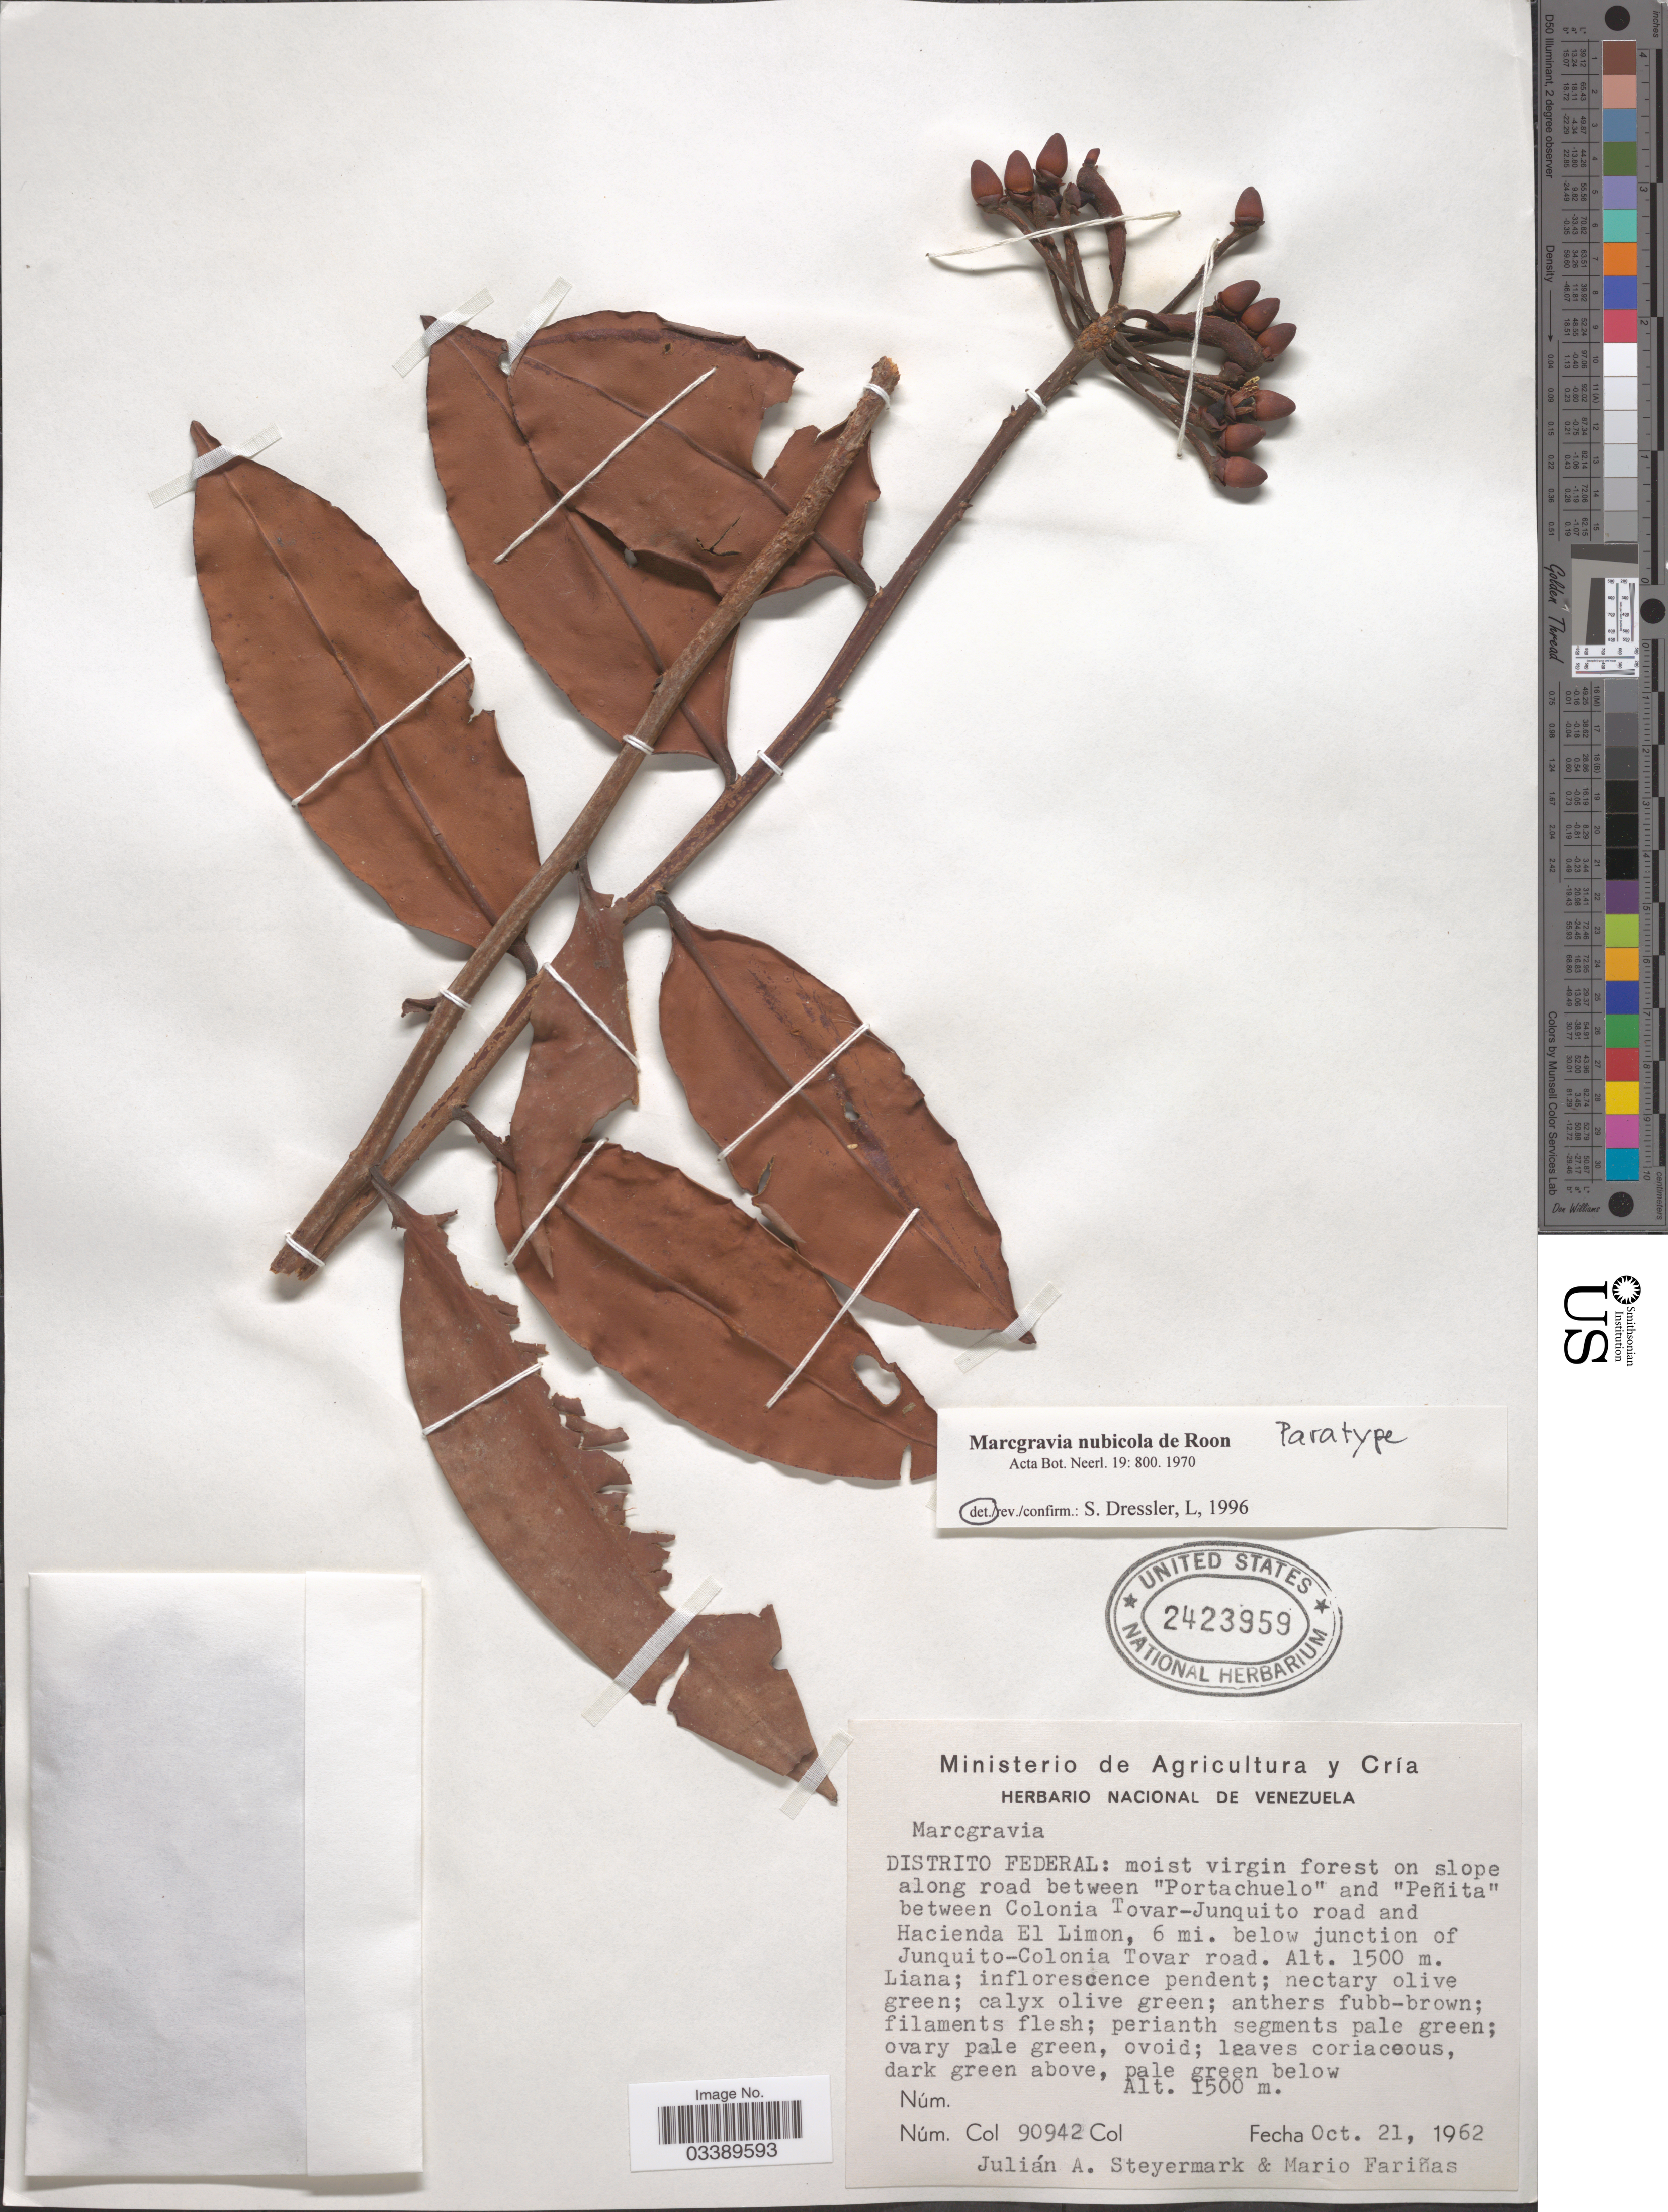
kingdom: Plantae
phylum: Tracheophyta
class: Magnoliopsida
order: Ericales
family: Marcgraviaceae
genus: Marcgravia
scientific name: Marcgravia nubicola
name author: de Roon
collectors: J. Steyermark & M. Fariñas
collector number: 90942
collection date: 1962-10-21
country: Venezuela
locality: Distrito Federal: moist virgin forest on slope along road between "Portachuelo" and "Peñita" between Colonia Tovar-Junquito road and Hacienda El Limon, 6 mi. below junction of Junquito-Colonia Tovar road.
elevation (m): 1500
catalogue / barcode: US 2423959